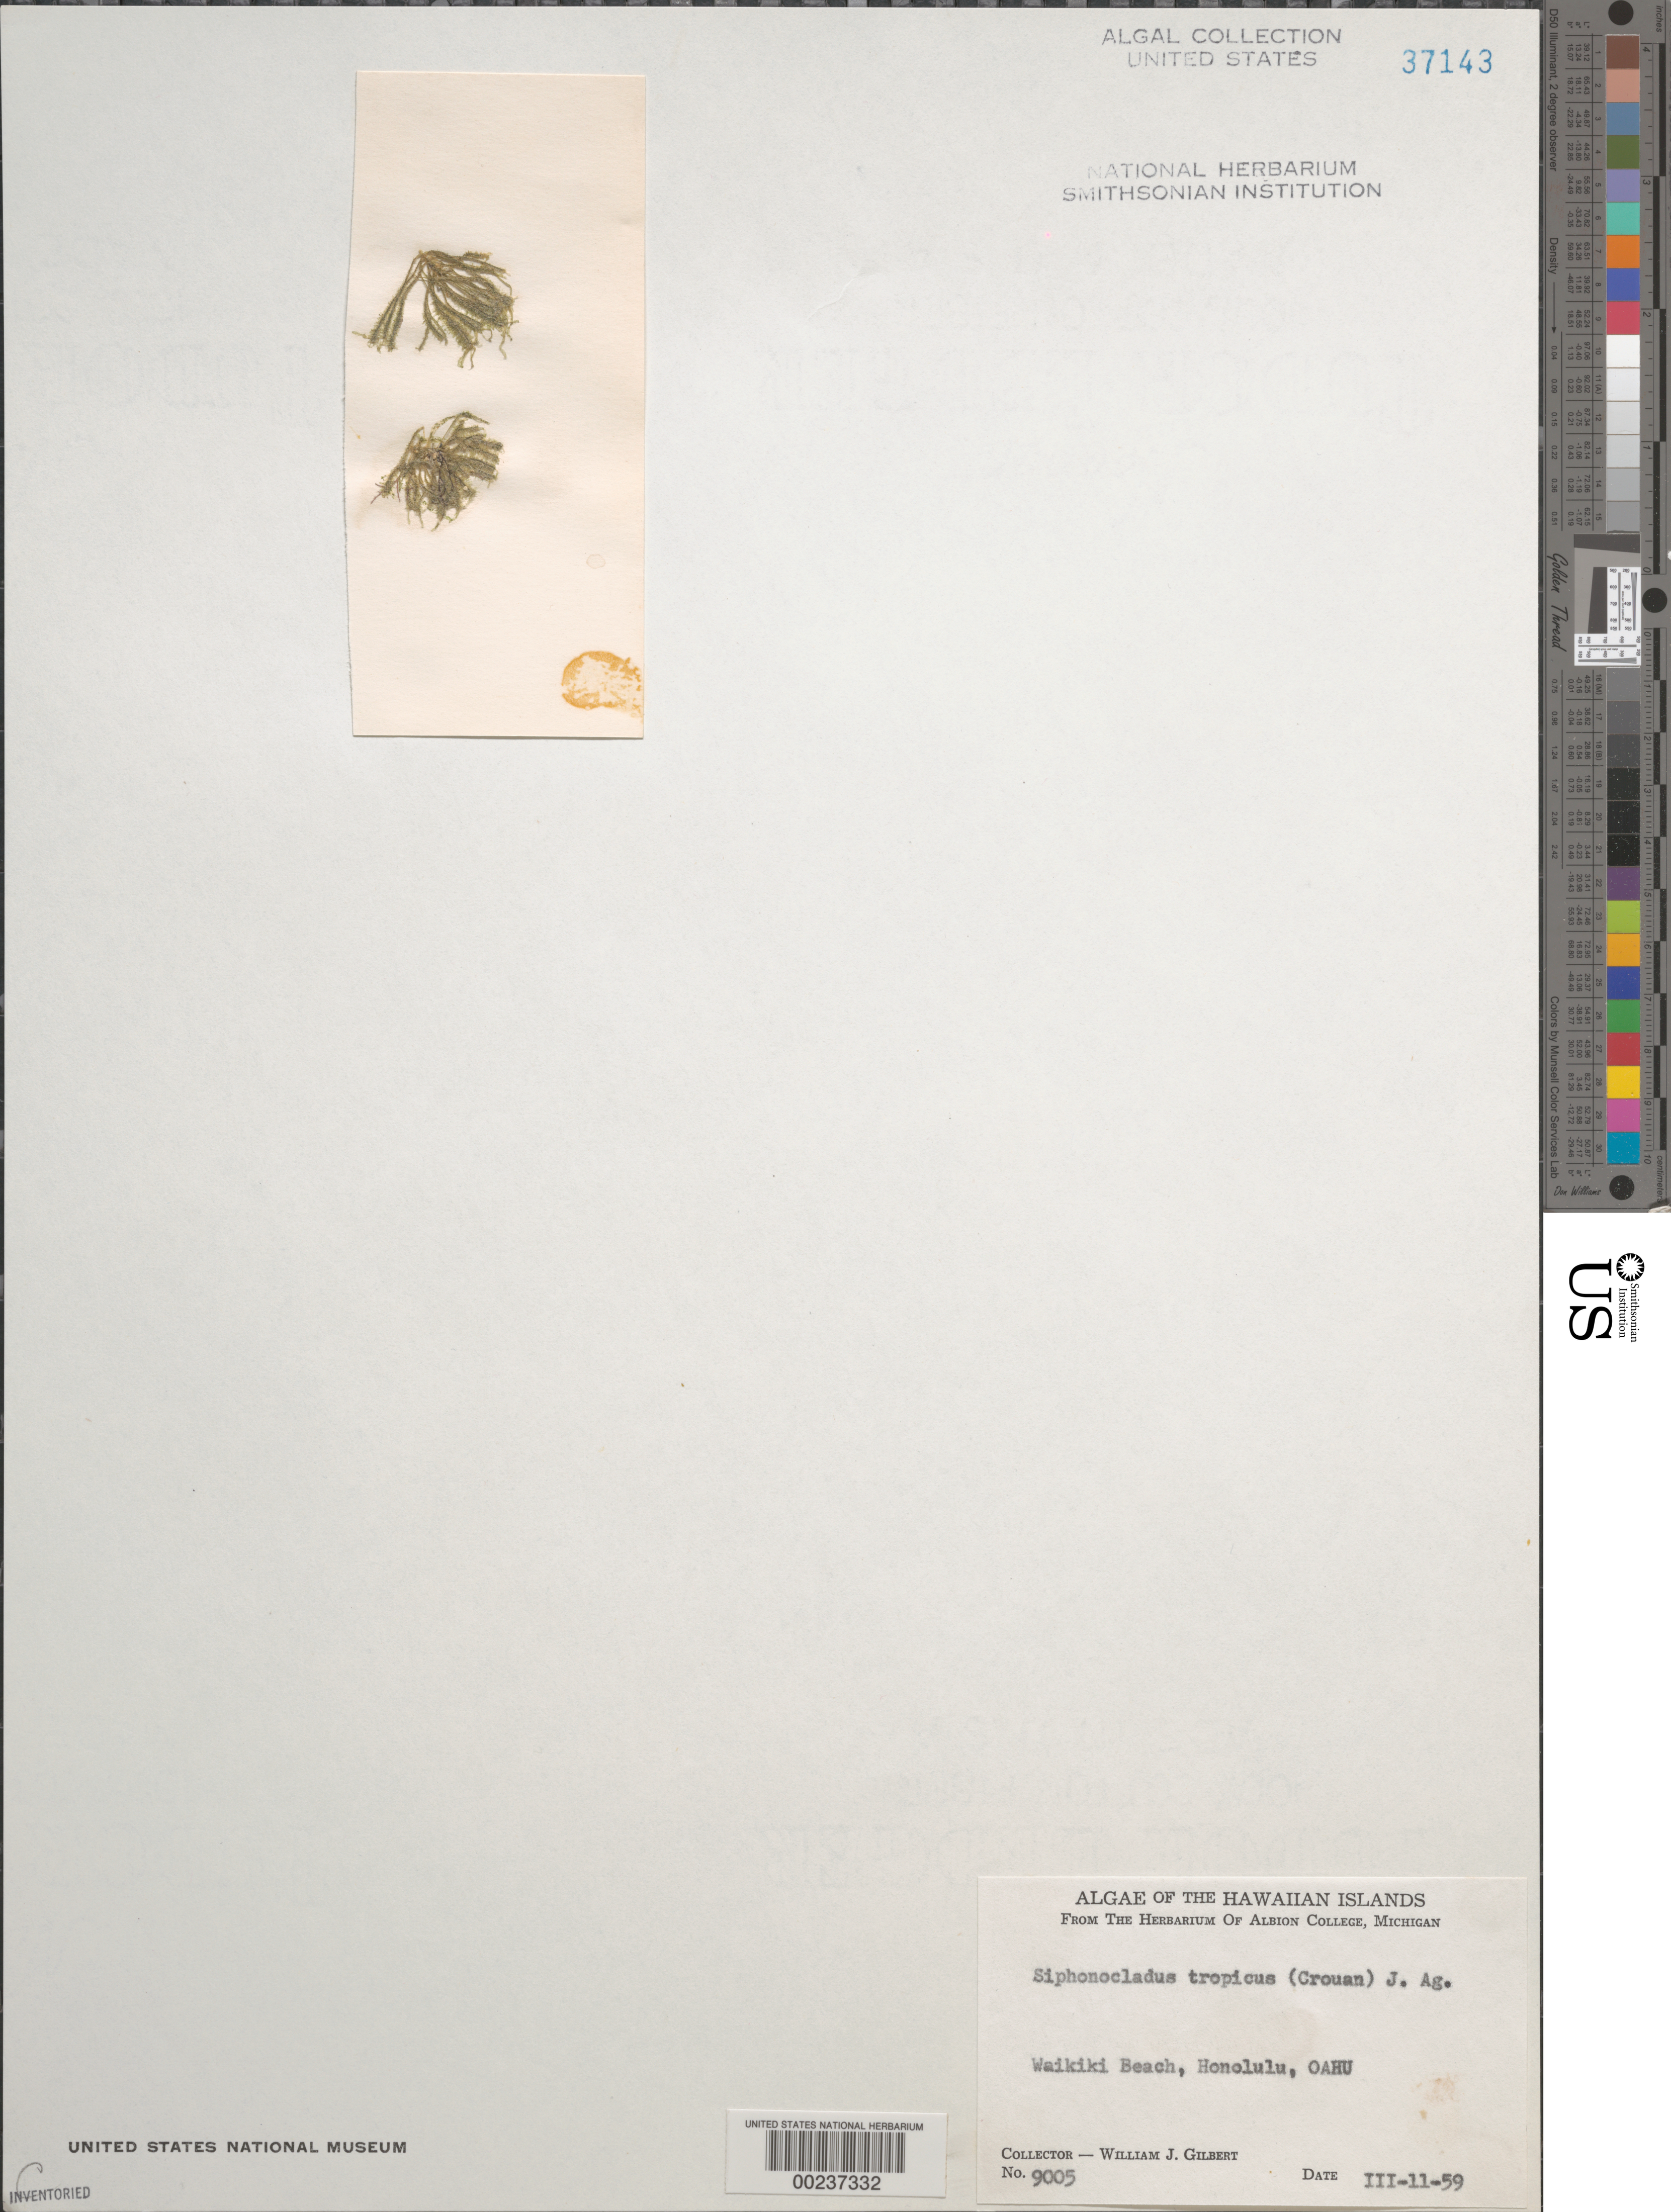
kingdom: Plantae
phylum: Chlorophyta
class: Ulvophyceae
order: Siphonocladales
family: Siphonocladaceae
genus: Siphonocladus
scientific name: Siphonocladus tropicus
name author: (P. Crouan & H. Crouan) J. Agardh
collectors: W. J. Gilbert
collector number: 9005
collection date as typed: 11 Mar 1959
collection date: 1959-03-11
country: United States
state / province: Hawaii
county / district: Honolulu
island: Oahu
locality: Honolulu, Waikiki Beach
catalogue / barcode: US 37143